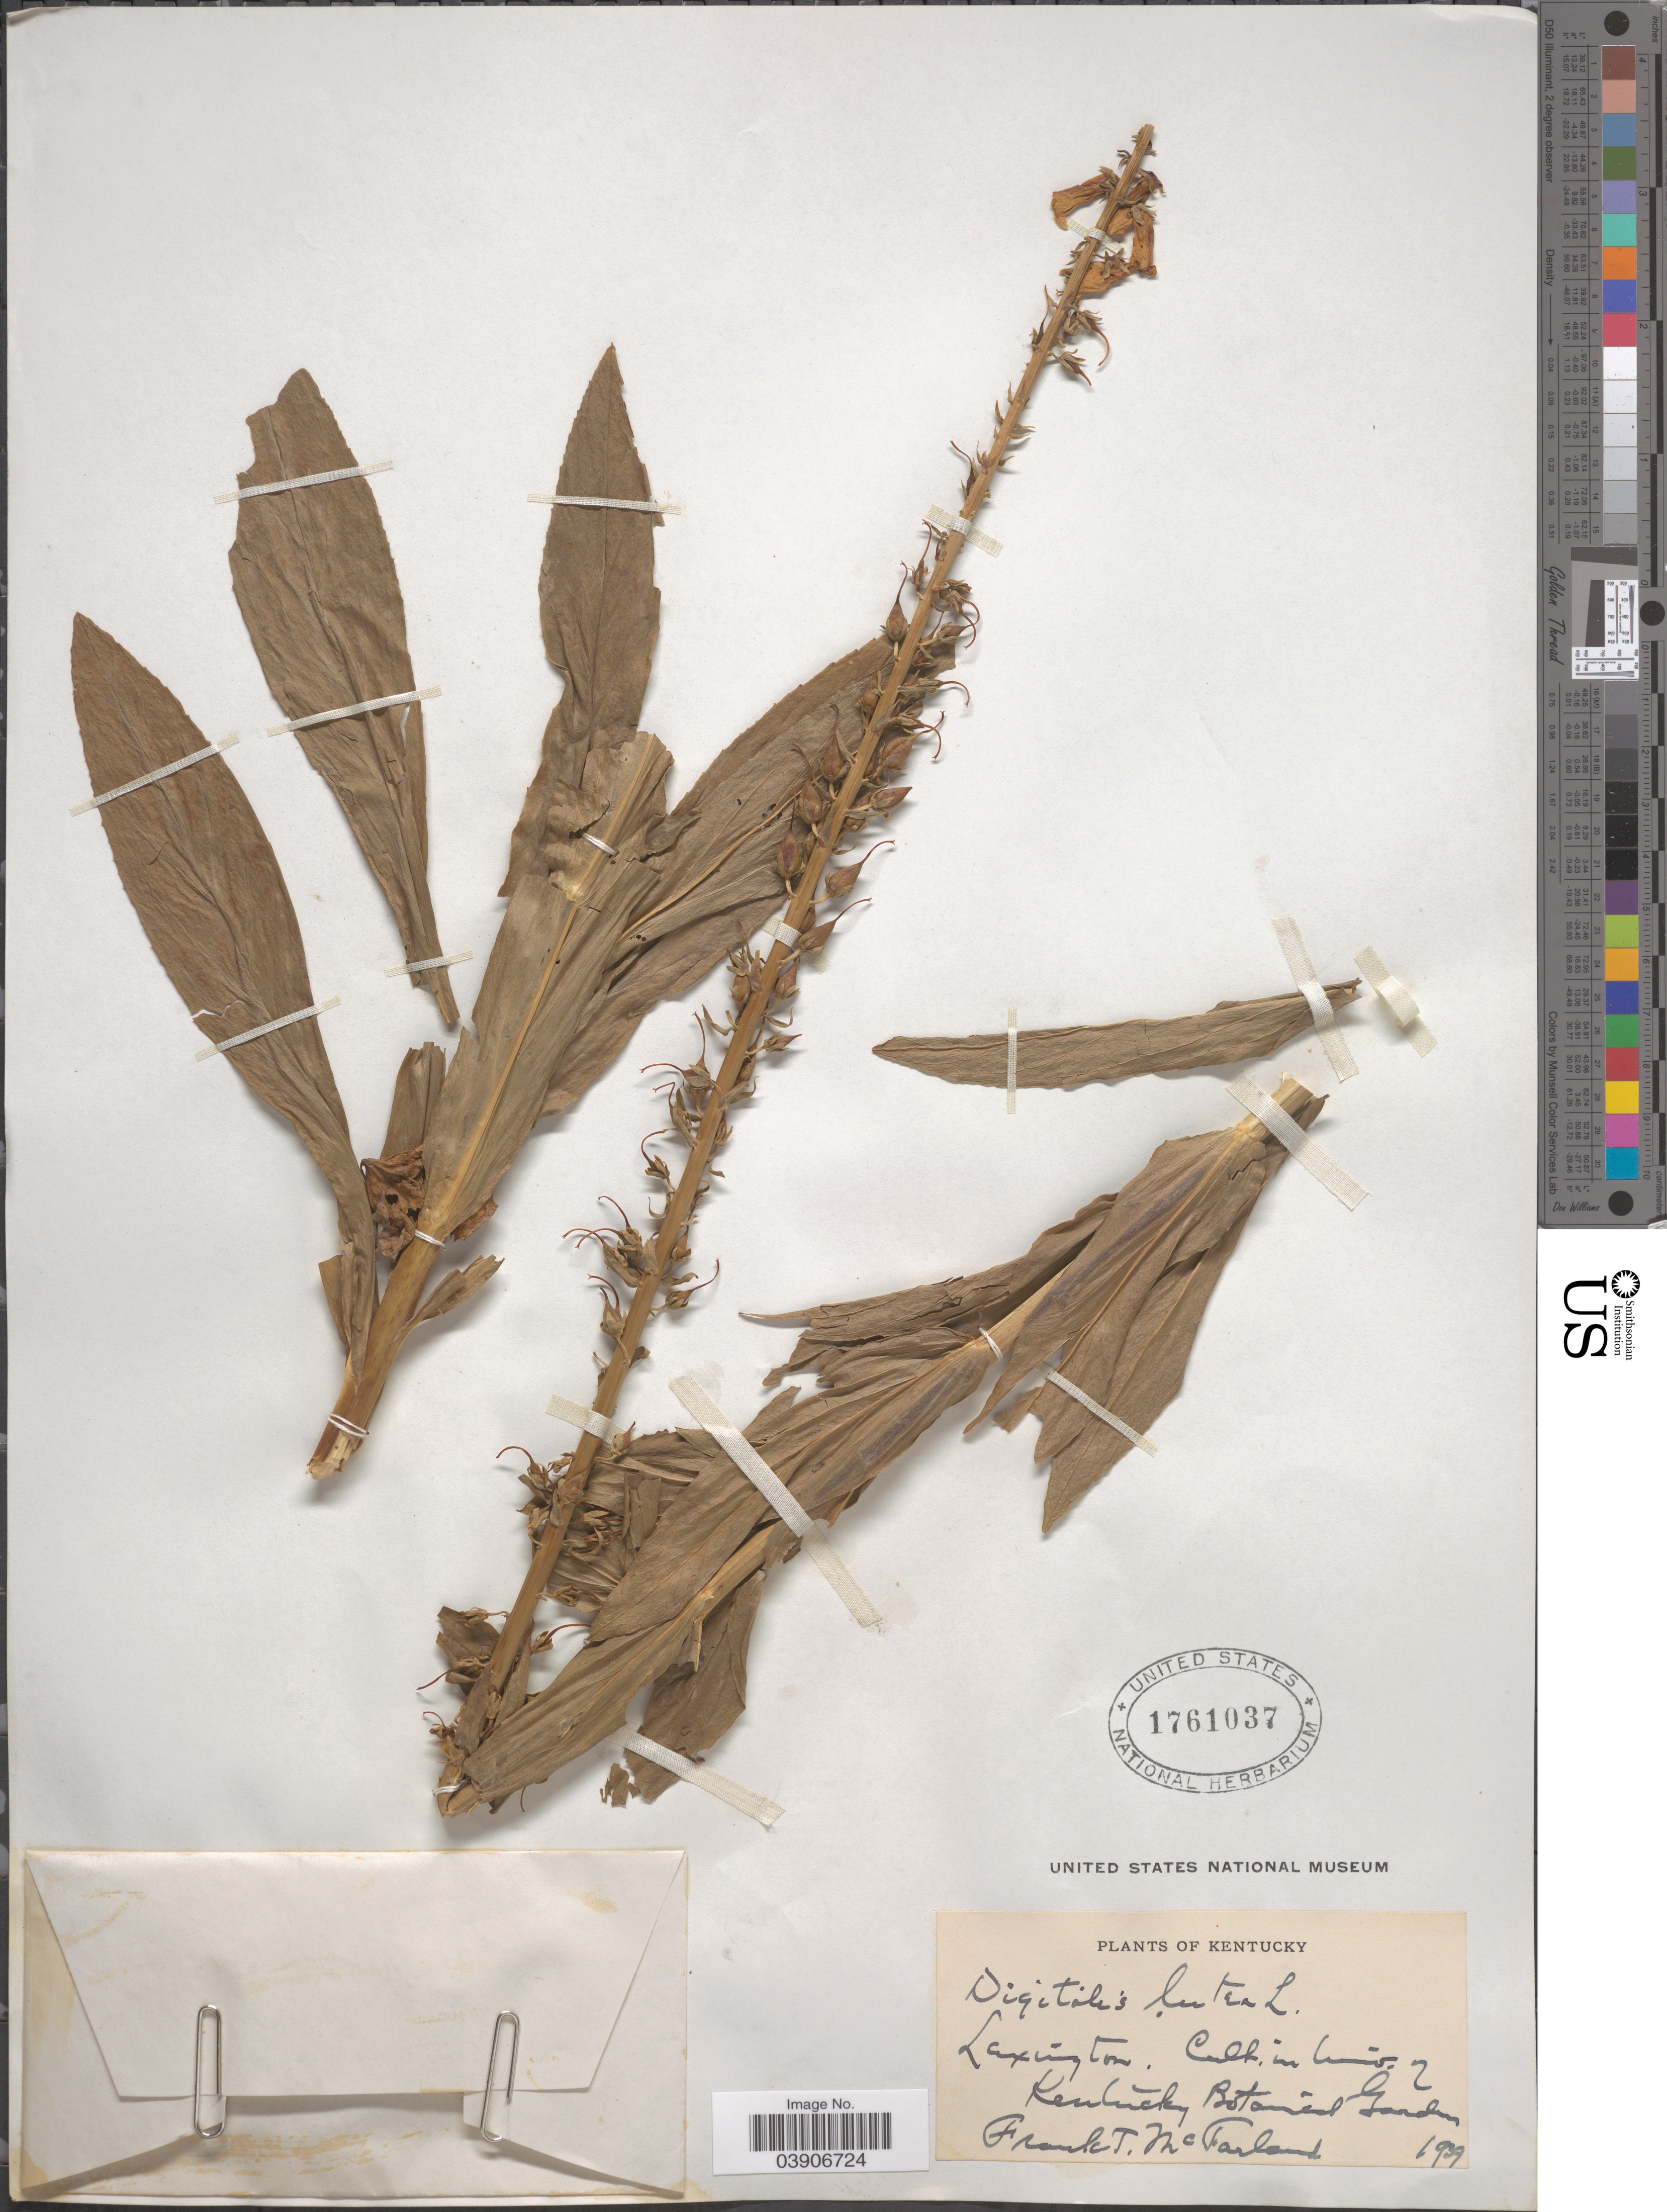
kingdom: Plantae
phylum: Tracheophyta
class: Magnoliopsida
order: Lamiales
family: Plantaginaceae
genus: Digitalis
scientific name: Digitalis lutea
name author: L.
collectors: F. McFarland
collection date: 1939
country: United States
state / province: Kentucky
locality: Lexington. Cult in Univ. of Kentucky Botanical Garden.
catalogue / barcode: US 1761037